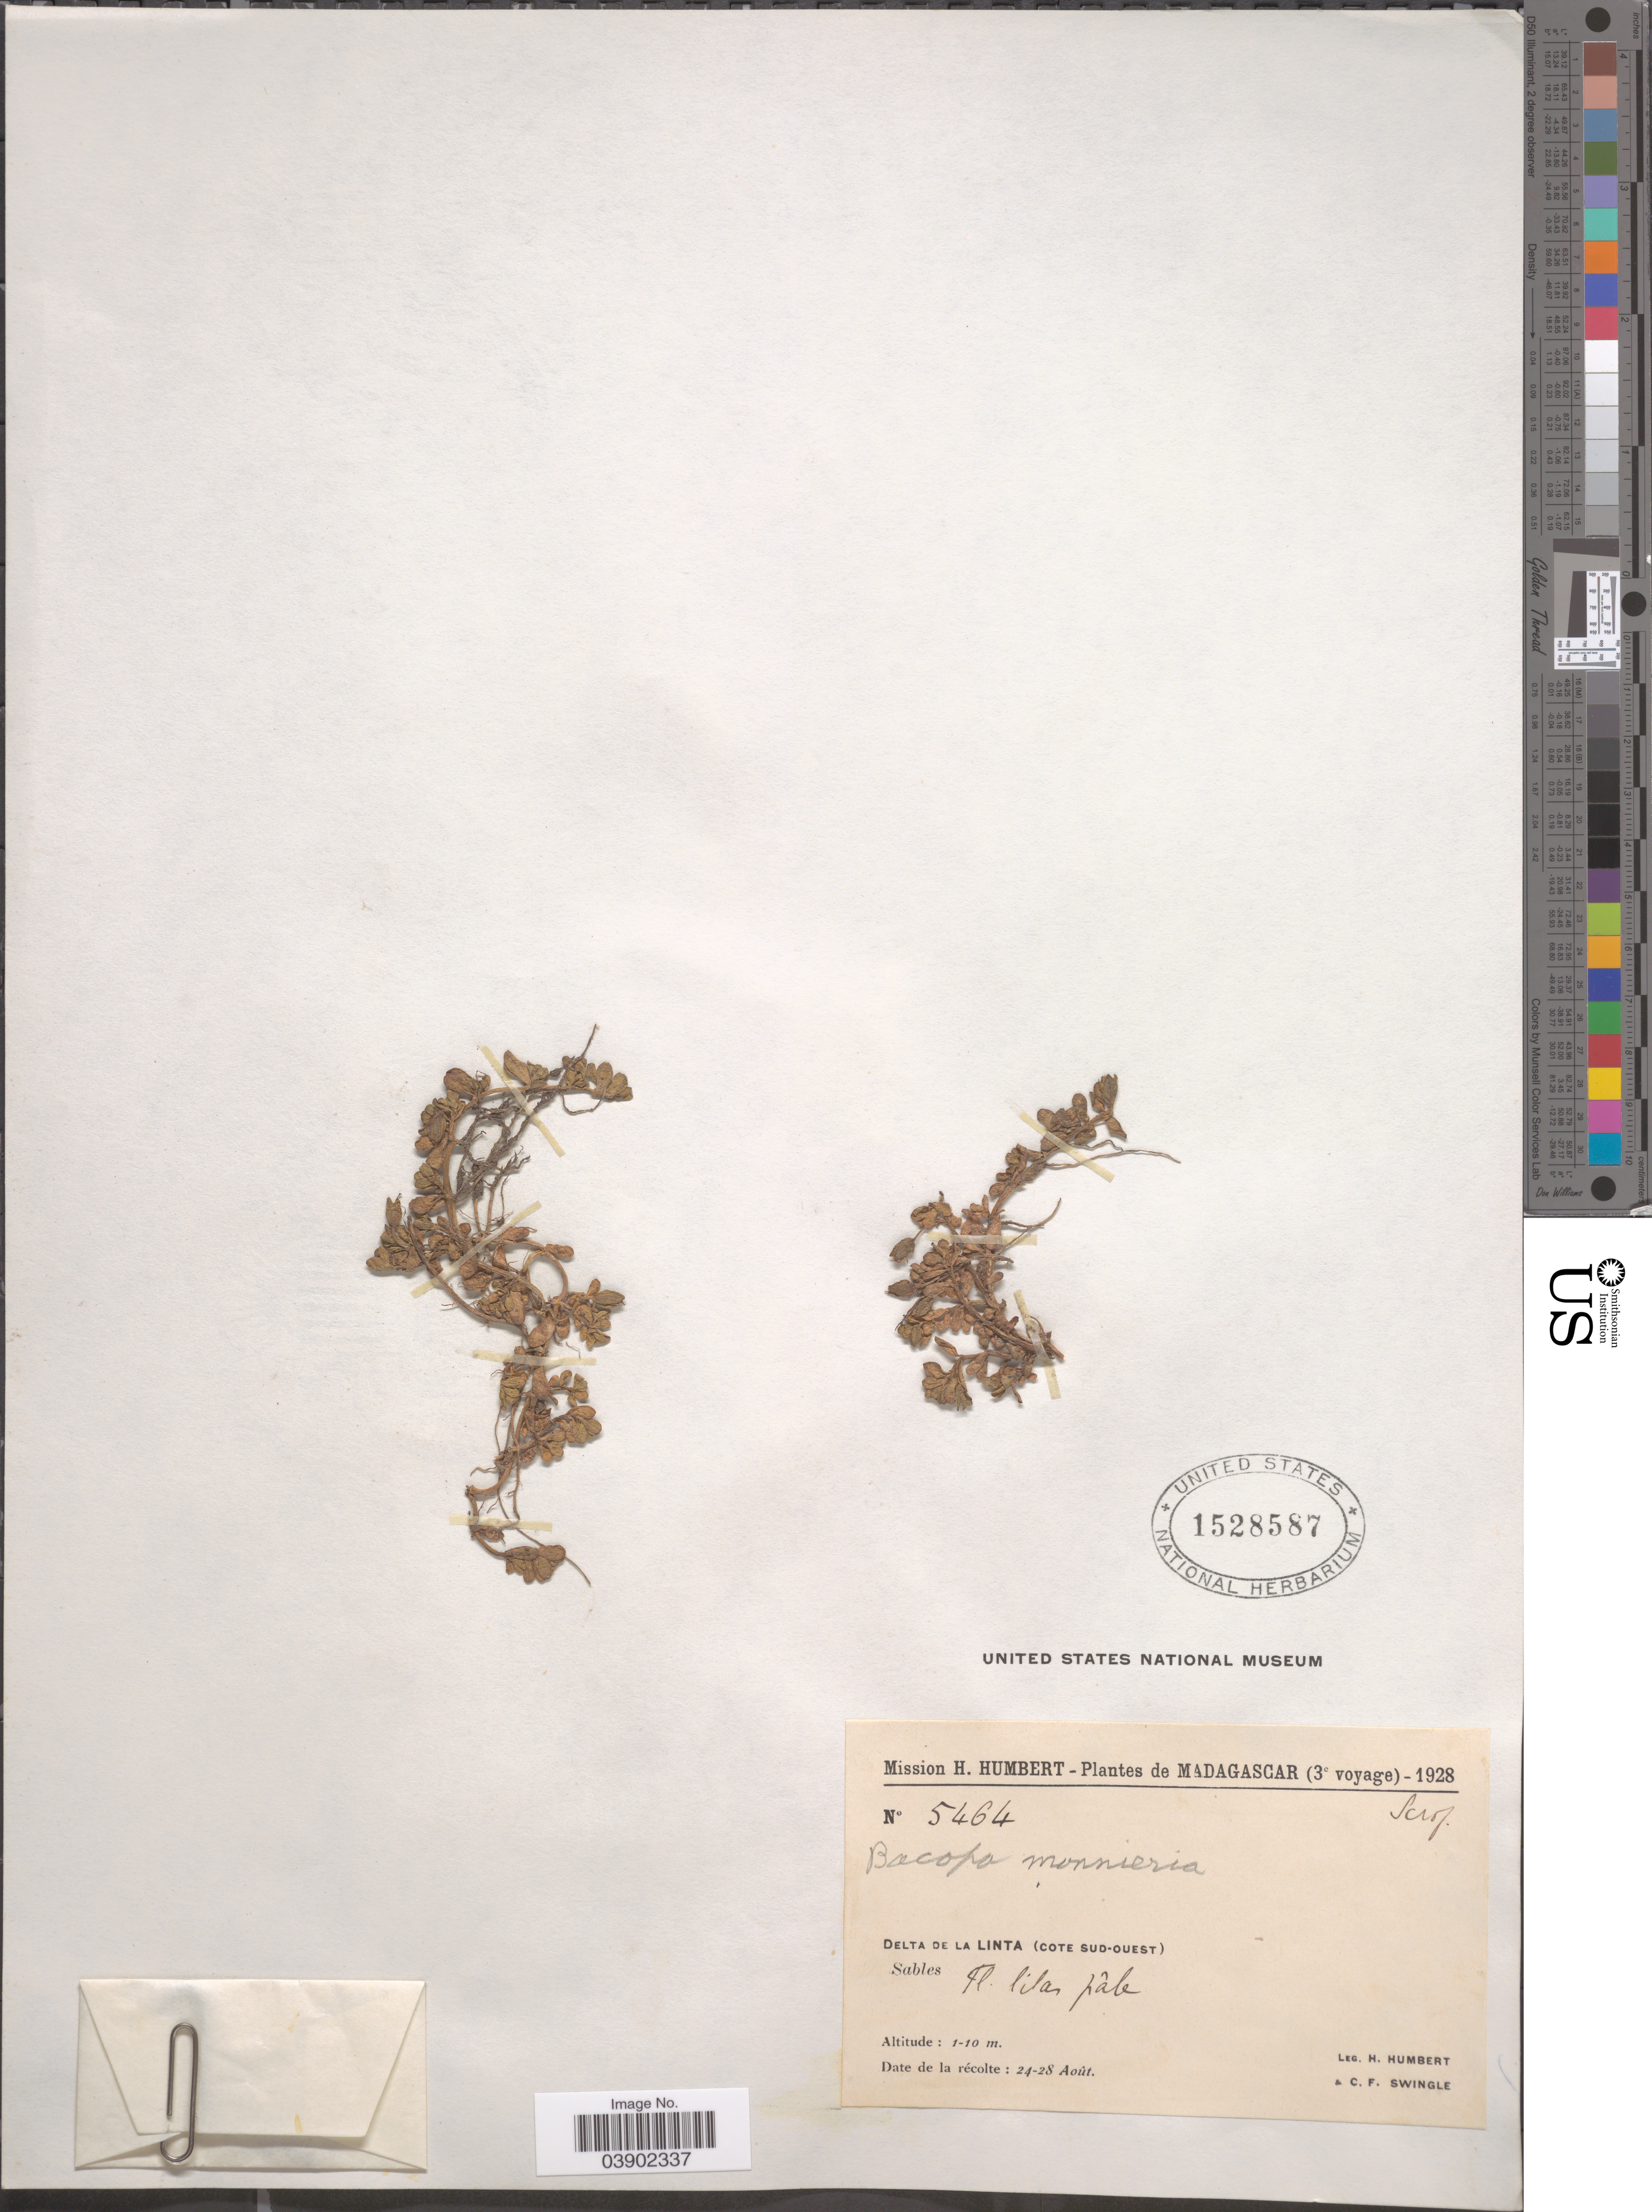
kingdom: Plantae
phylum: Tracheophyta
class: Magnoliopsida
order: Lamiales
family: Plantaginaceae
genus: Bacopa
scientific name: Bacopa monnieri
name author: (L.) Wettst.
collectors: H. Humbert & C. Swingle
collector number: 5464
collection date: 1928-08-24/1928-08-28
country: Madagascar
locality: Delta de La Linta (Cote Sud-Ouest). Sables.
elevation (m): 1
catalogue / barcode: US 1528587